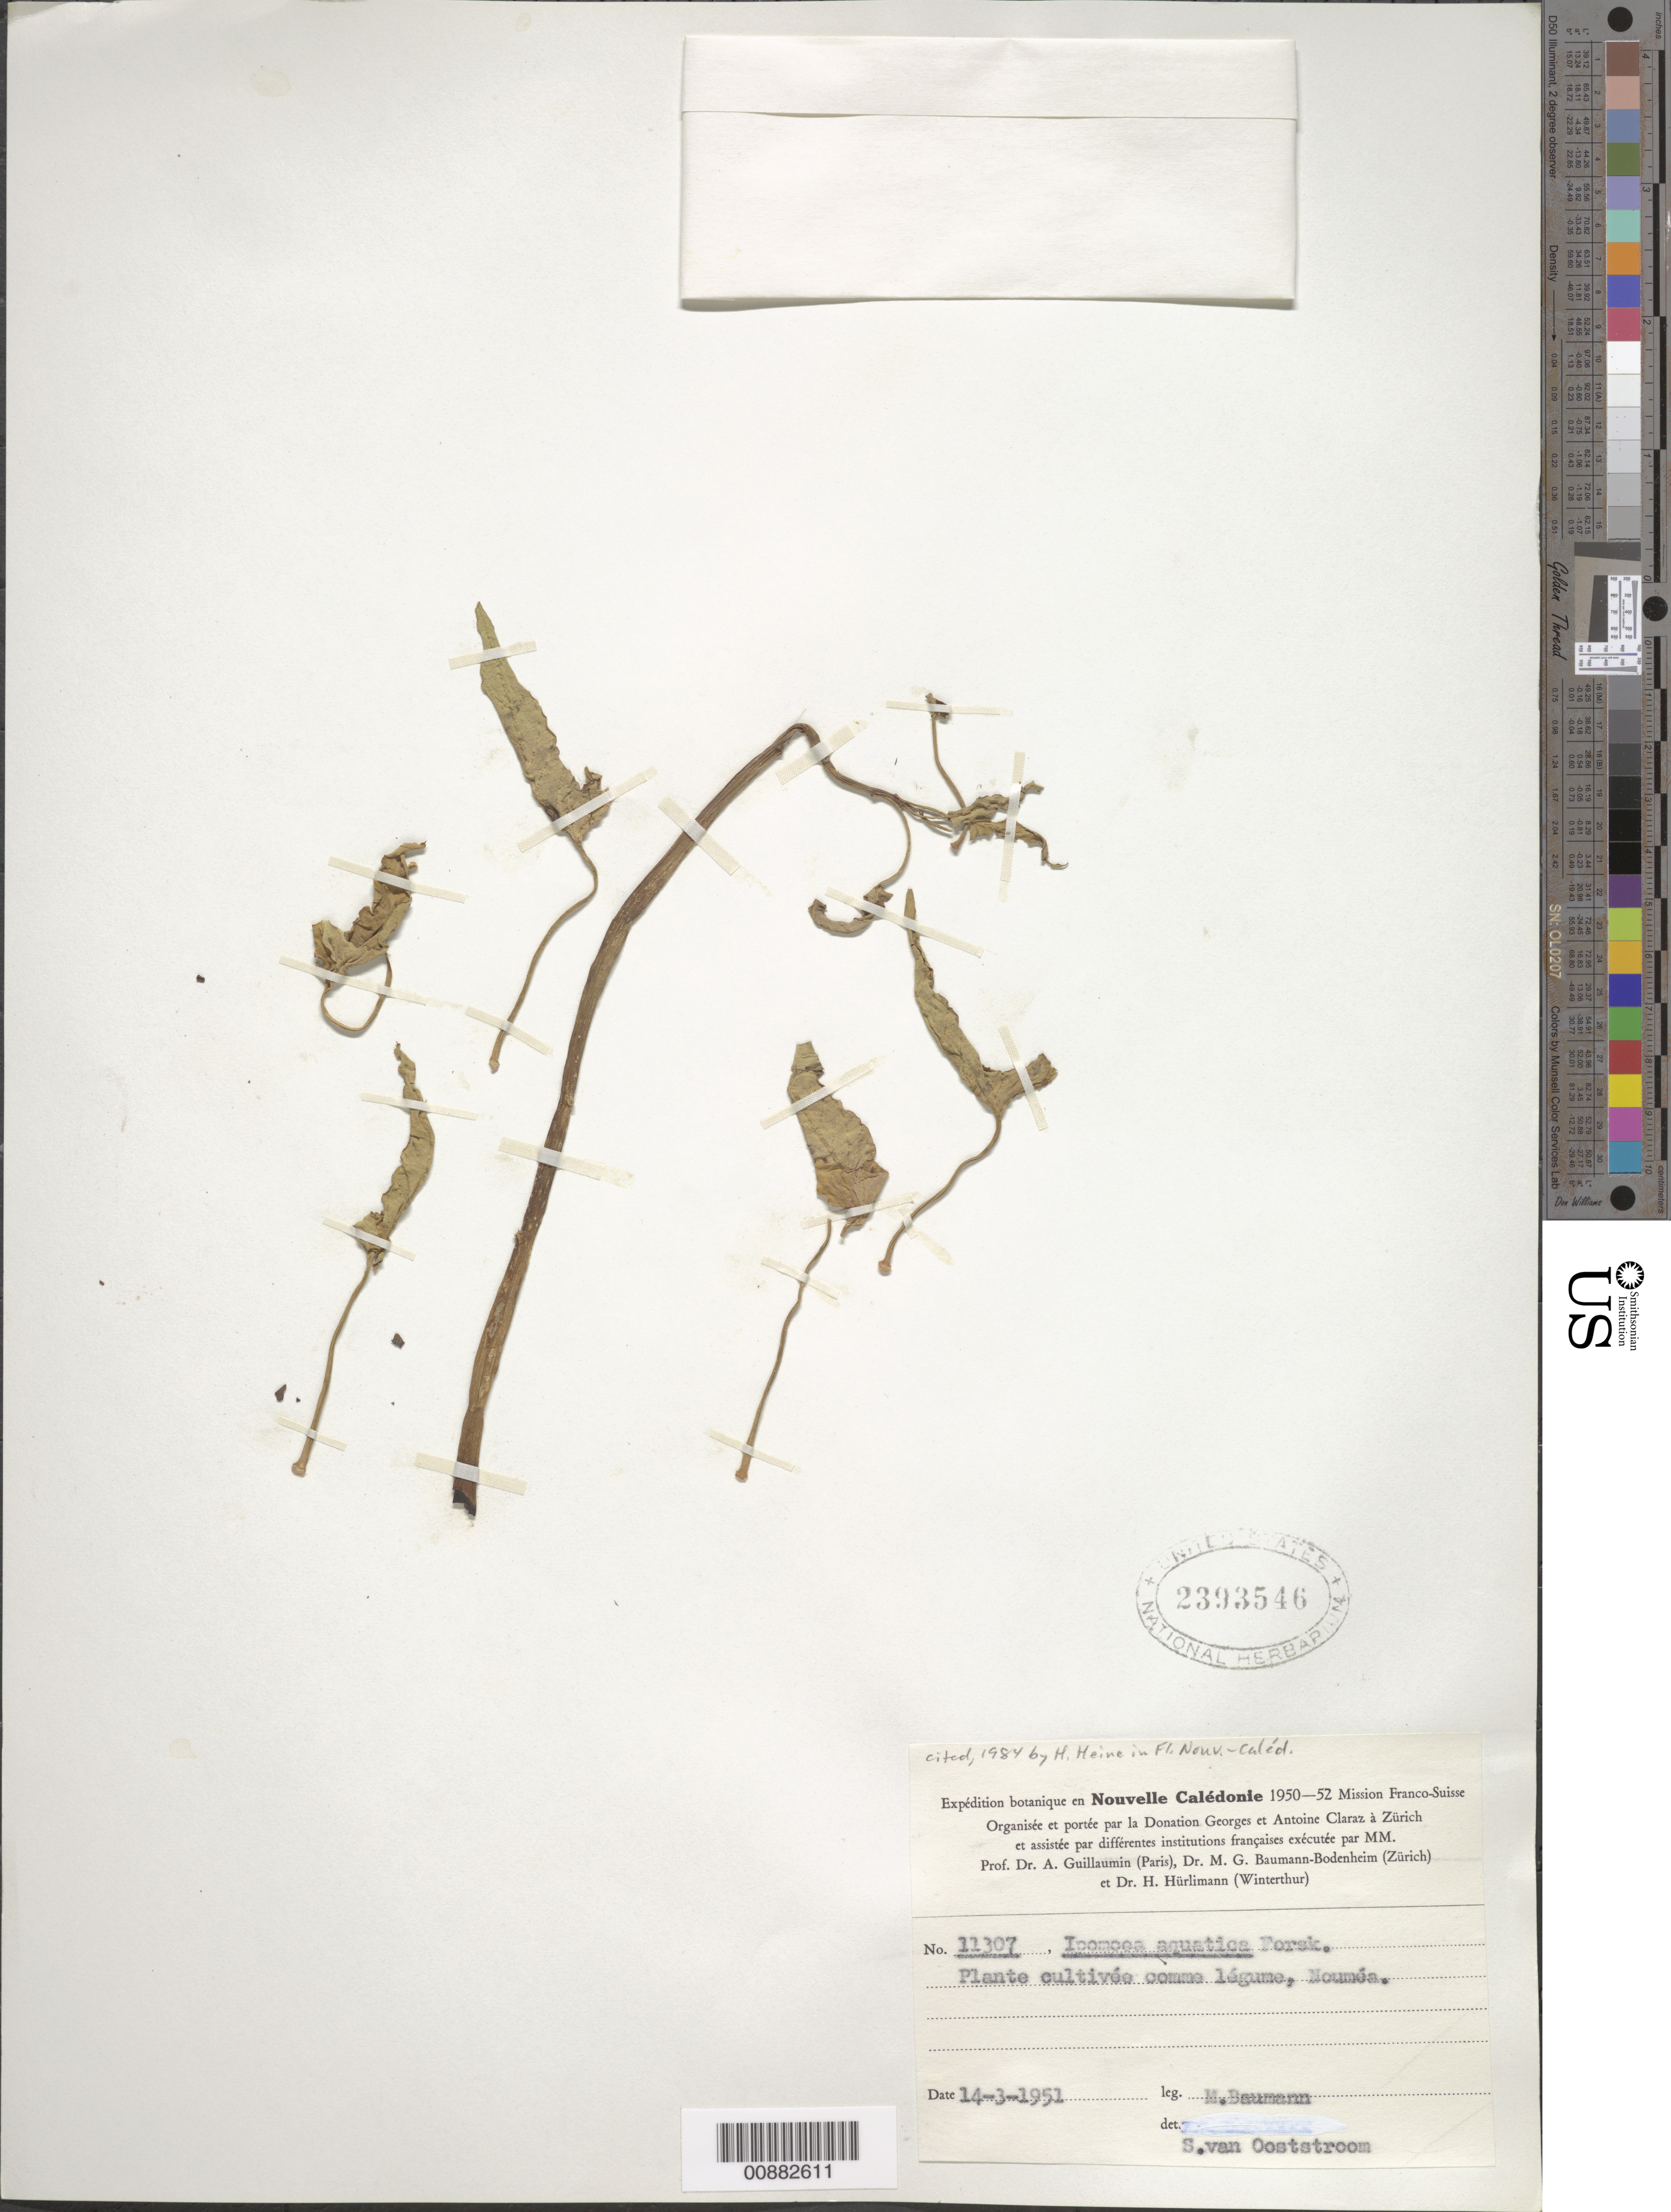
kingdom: Plantae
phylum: Tracheophyta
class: Magnoliopsida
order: Solanales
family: Convolvulaceae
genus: Ipomoea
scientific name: Ipomoea aquatica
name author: Forssk.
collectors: M. Baumann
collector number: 11307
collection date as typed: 14 Mar 1951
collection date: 1951-03-14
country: New Caledonia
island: New Caledonia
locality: Noumea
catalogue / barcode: US 2393546